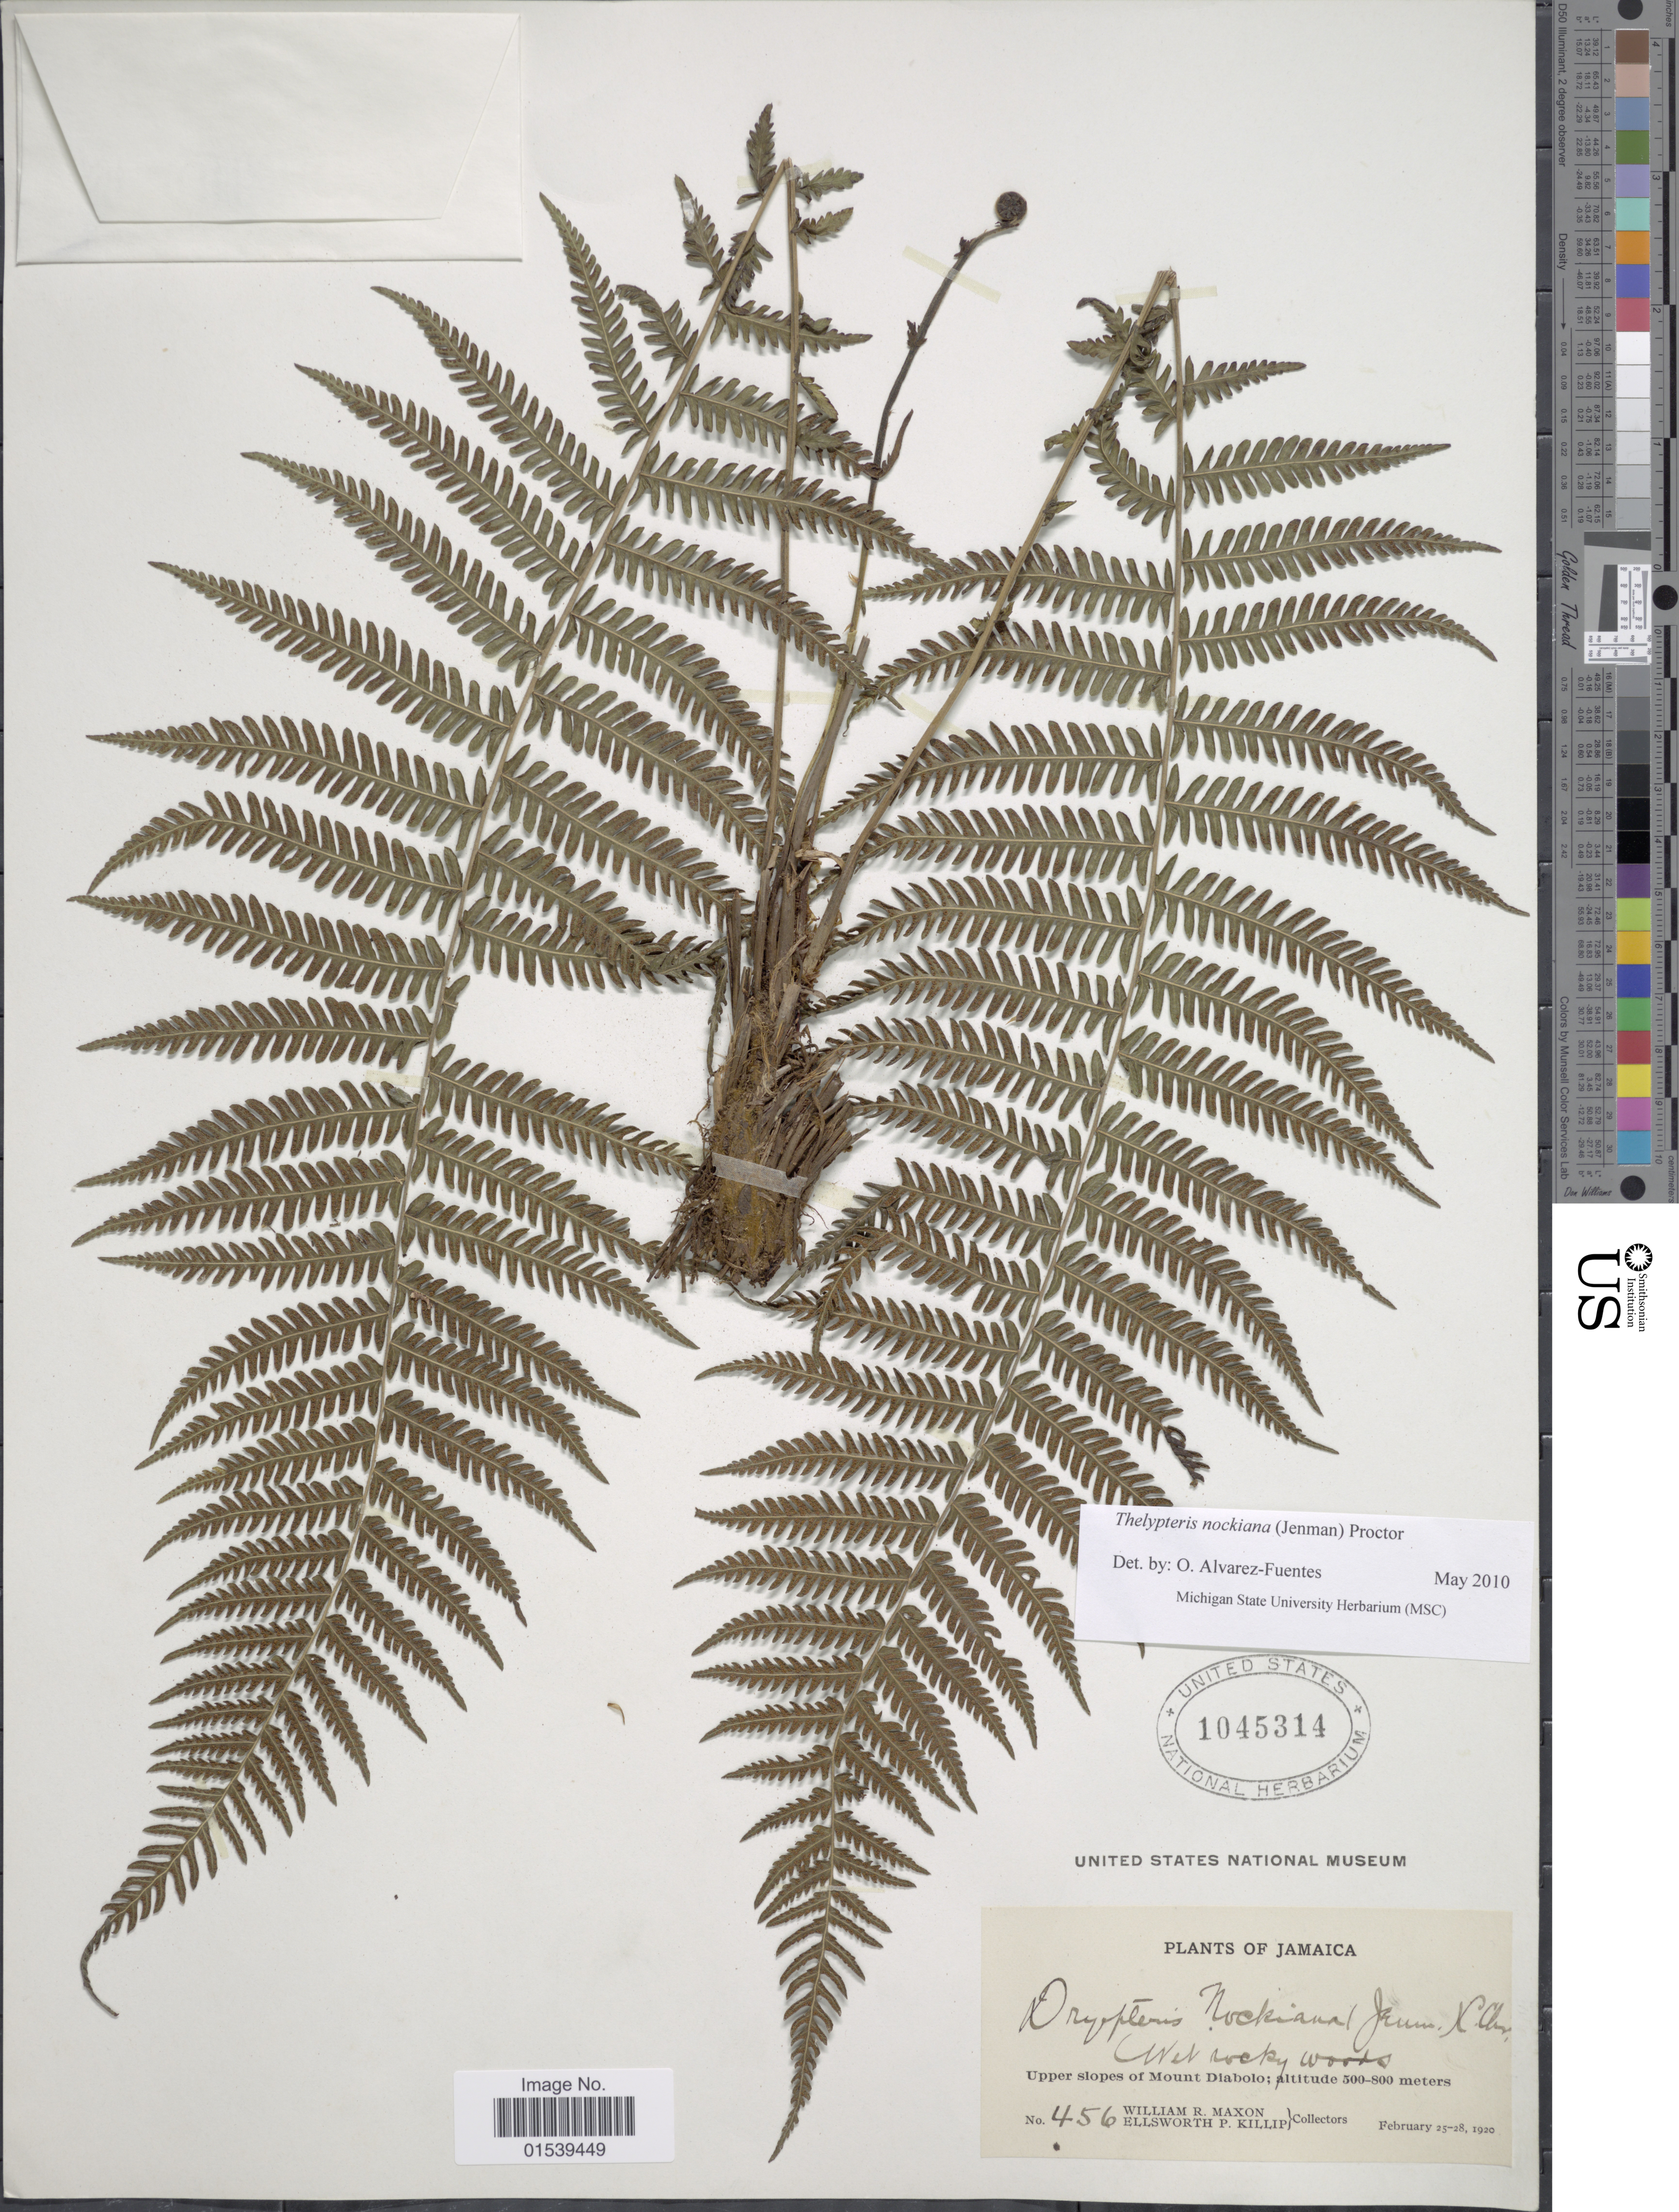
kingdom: Plantae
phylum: Tracheophyta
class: Polypodiopsida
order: Polypodiales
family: Thelypteridaceae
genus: Amauropelta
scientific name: Amauropelta nockiana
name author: (Jenman) Pic. Serm.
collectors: W. R. Maxon & E. P. Killip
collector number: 456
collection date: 1920-02-25/1920-02-28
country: Jamaica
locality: Upper slopes of Mount Diabolo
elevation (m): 500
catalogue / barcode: US 1045314